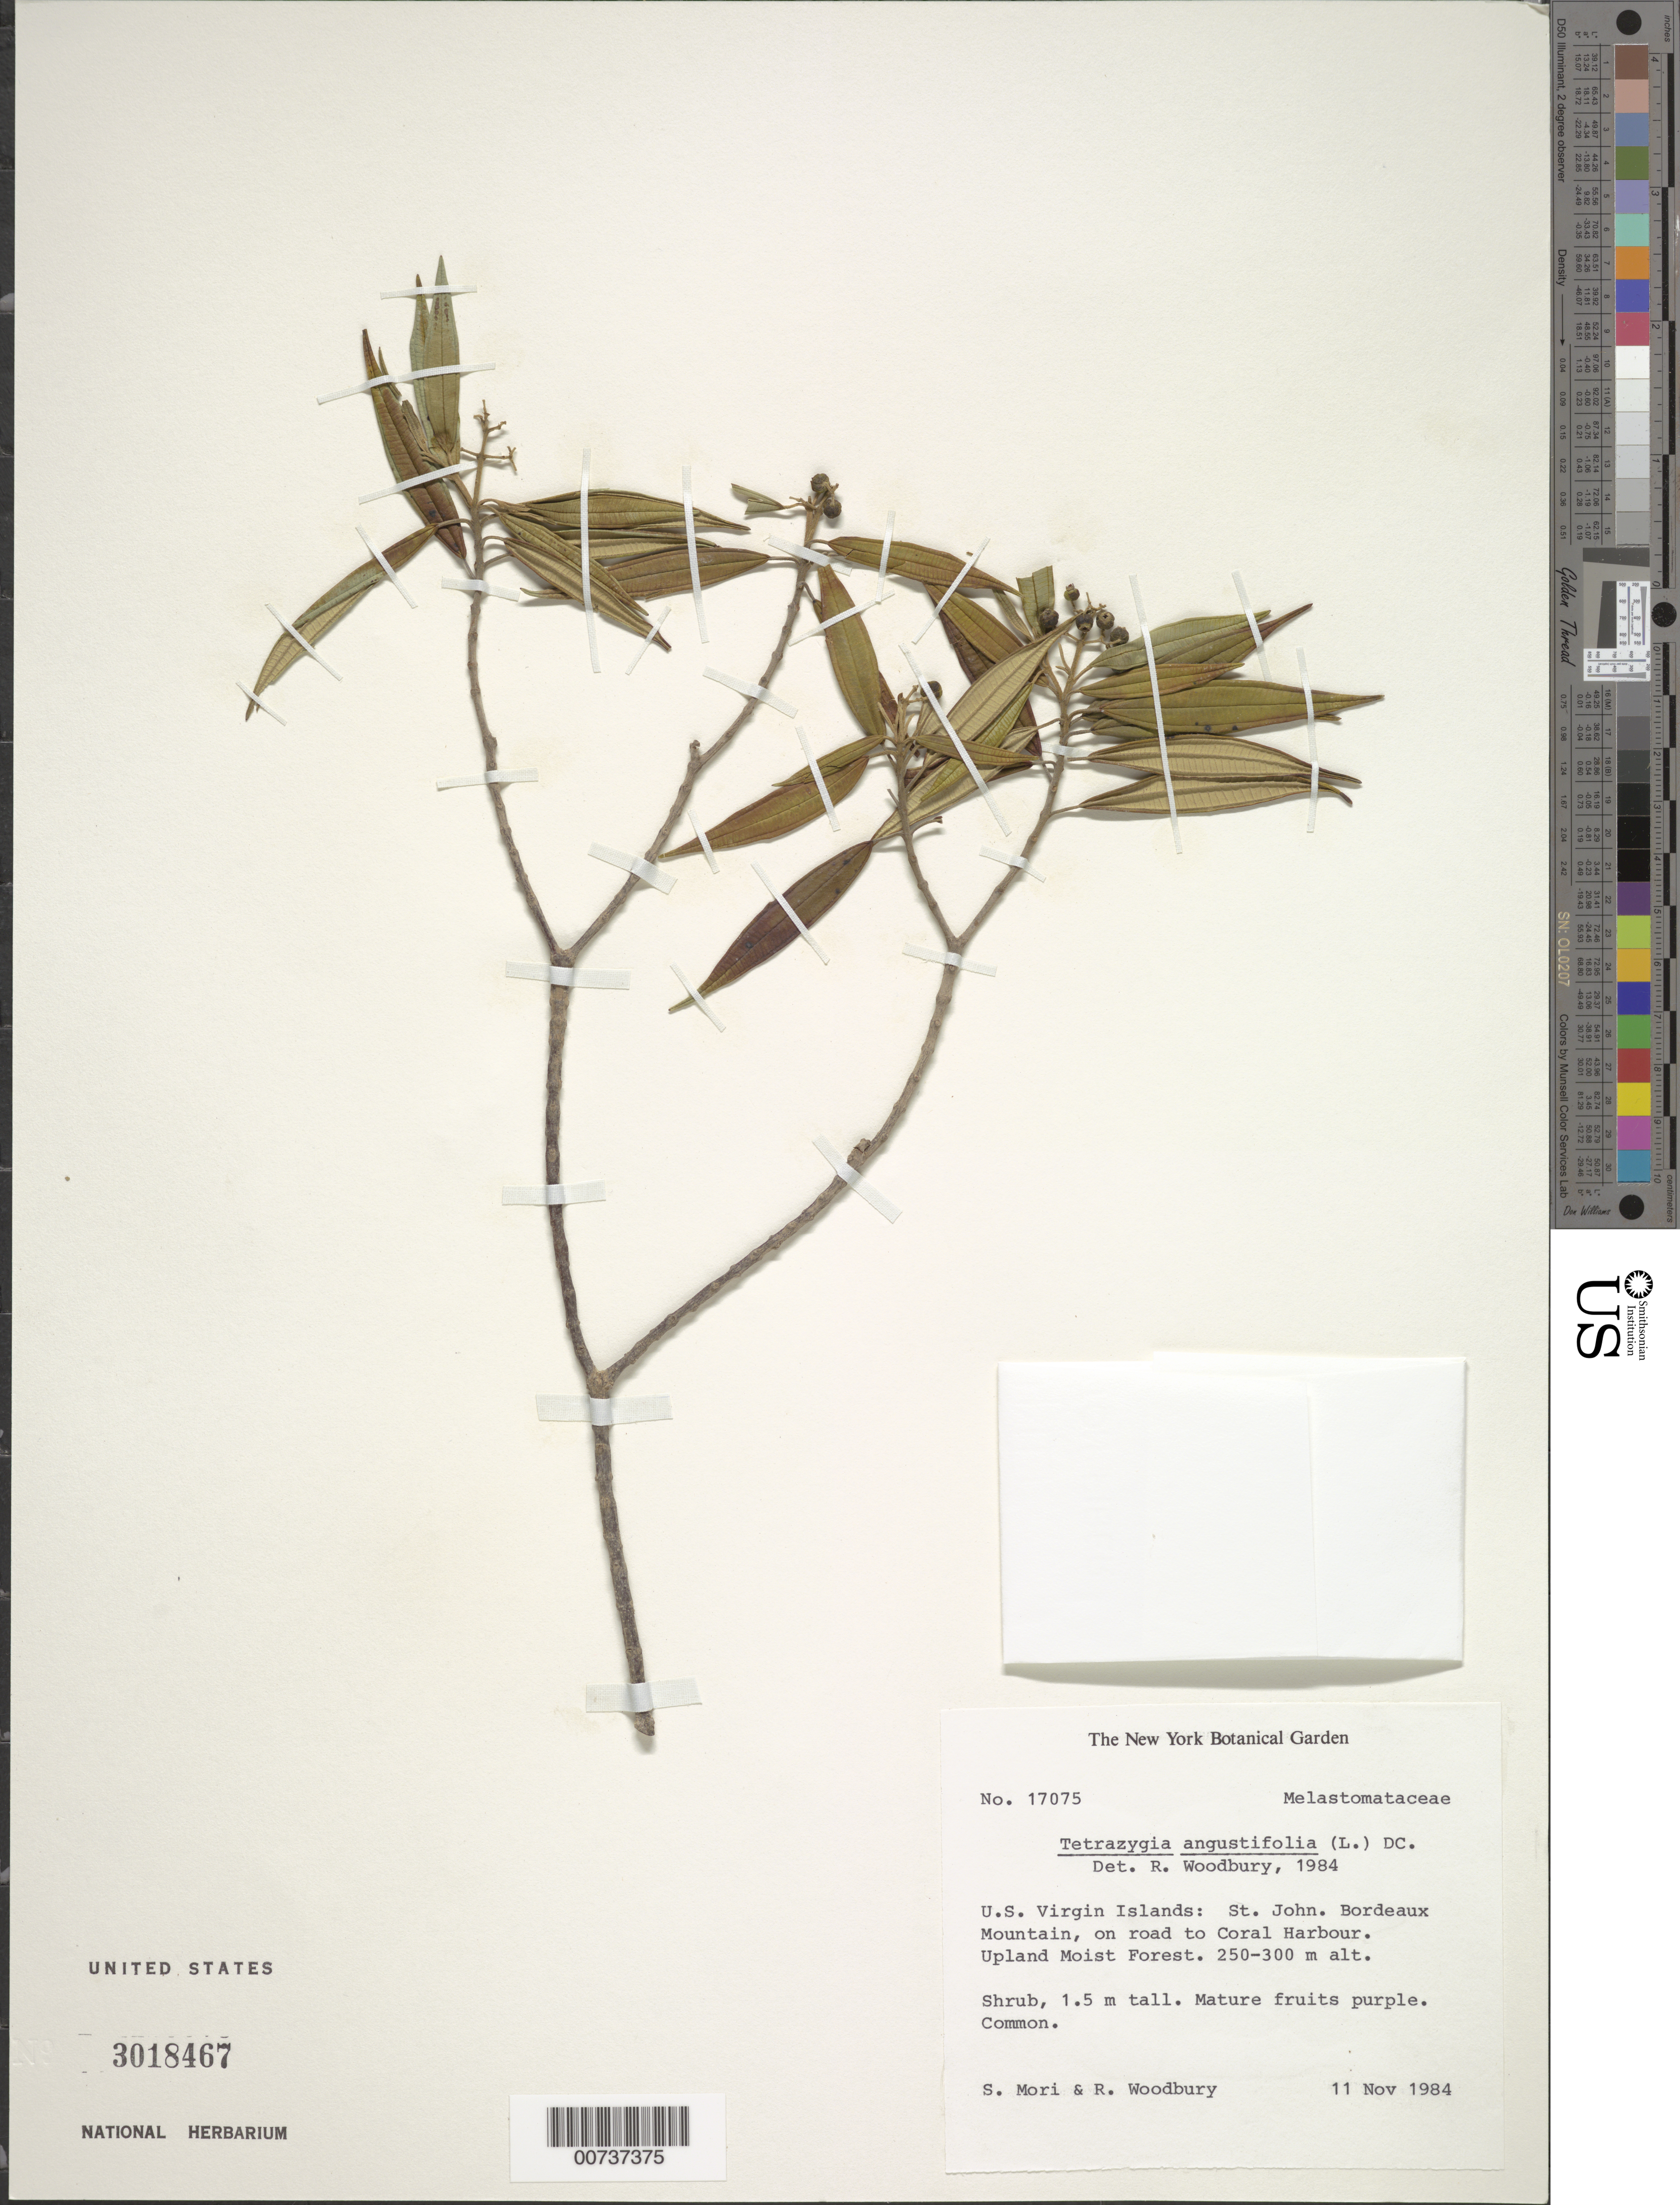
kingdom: Plantae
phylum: Tracheophyta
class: Magnoliopsida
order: Myrtales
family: Melastomataceae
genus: Tetrazygia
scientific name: Tetrazygia angustifolia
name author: (Sw.) DC.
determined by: Woodbury, R. O.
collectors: R. O. Woodbury & S. Mori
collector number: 17075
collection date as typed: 11 Nov 1984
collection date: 1984-11-11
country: U.S. Virgin Islands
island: St. John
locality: Bourdeaux Mountain, on road to Coral Harbour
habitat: Upland moist forest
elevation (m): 250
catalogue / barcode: US 3018467